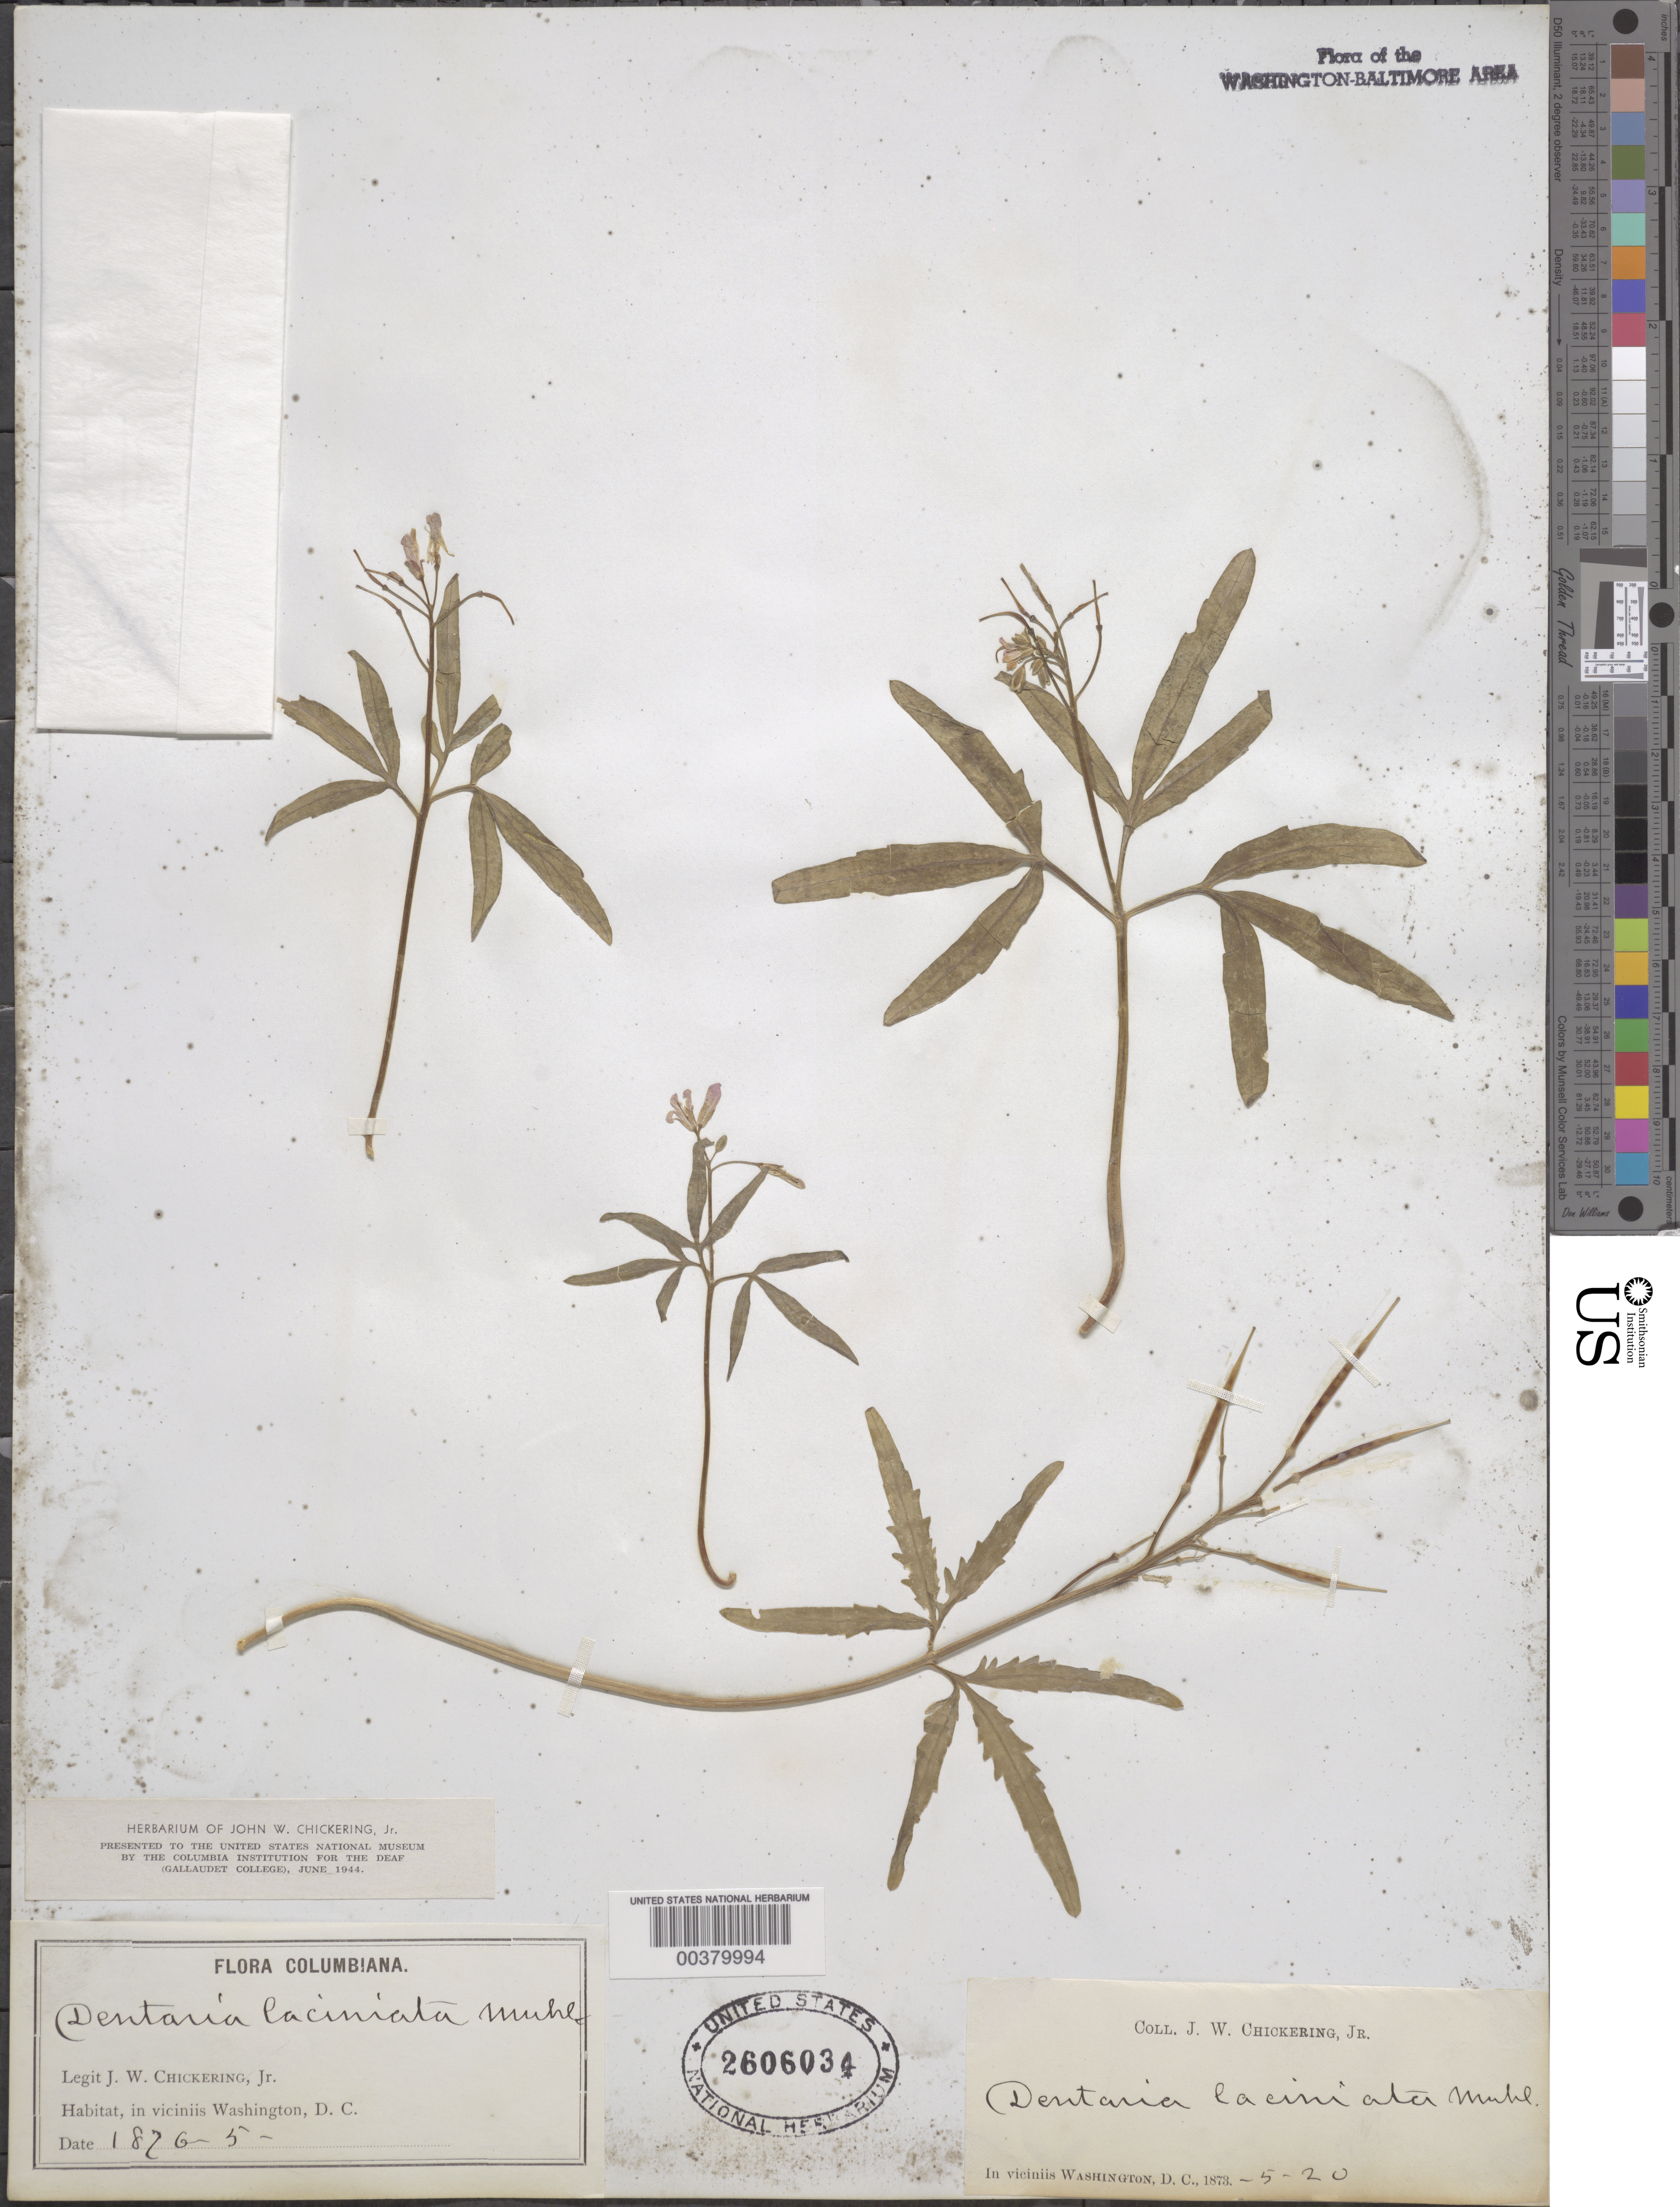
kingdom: Plantae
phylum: Tracheophyta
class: Magnoliopsida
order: Brassicales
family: Brassicaceae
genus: Cardamine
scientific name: Cardamine concatenata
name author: (Michx.) Sw.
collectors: J. W. Chickering Jr.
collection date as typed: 20 May 1876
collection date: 1876-05-20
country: United States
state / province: District of Columbia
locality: Washington DC Area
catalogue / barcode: US 2606034